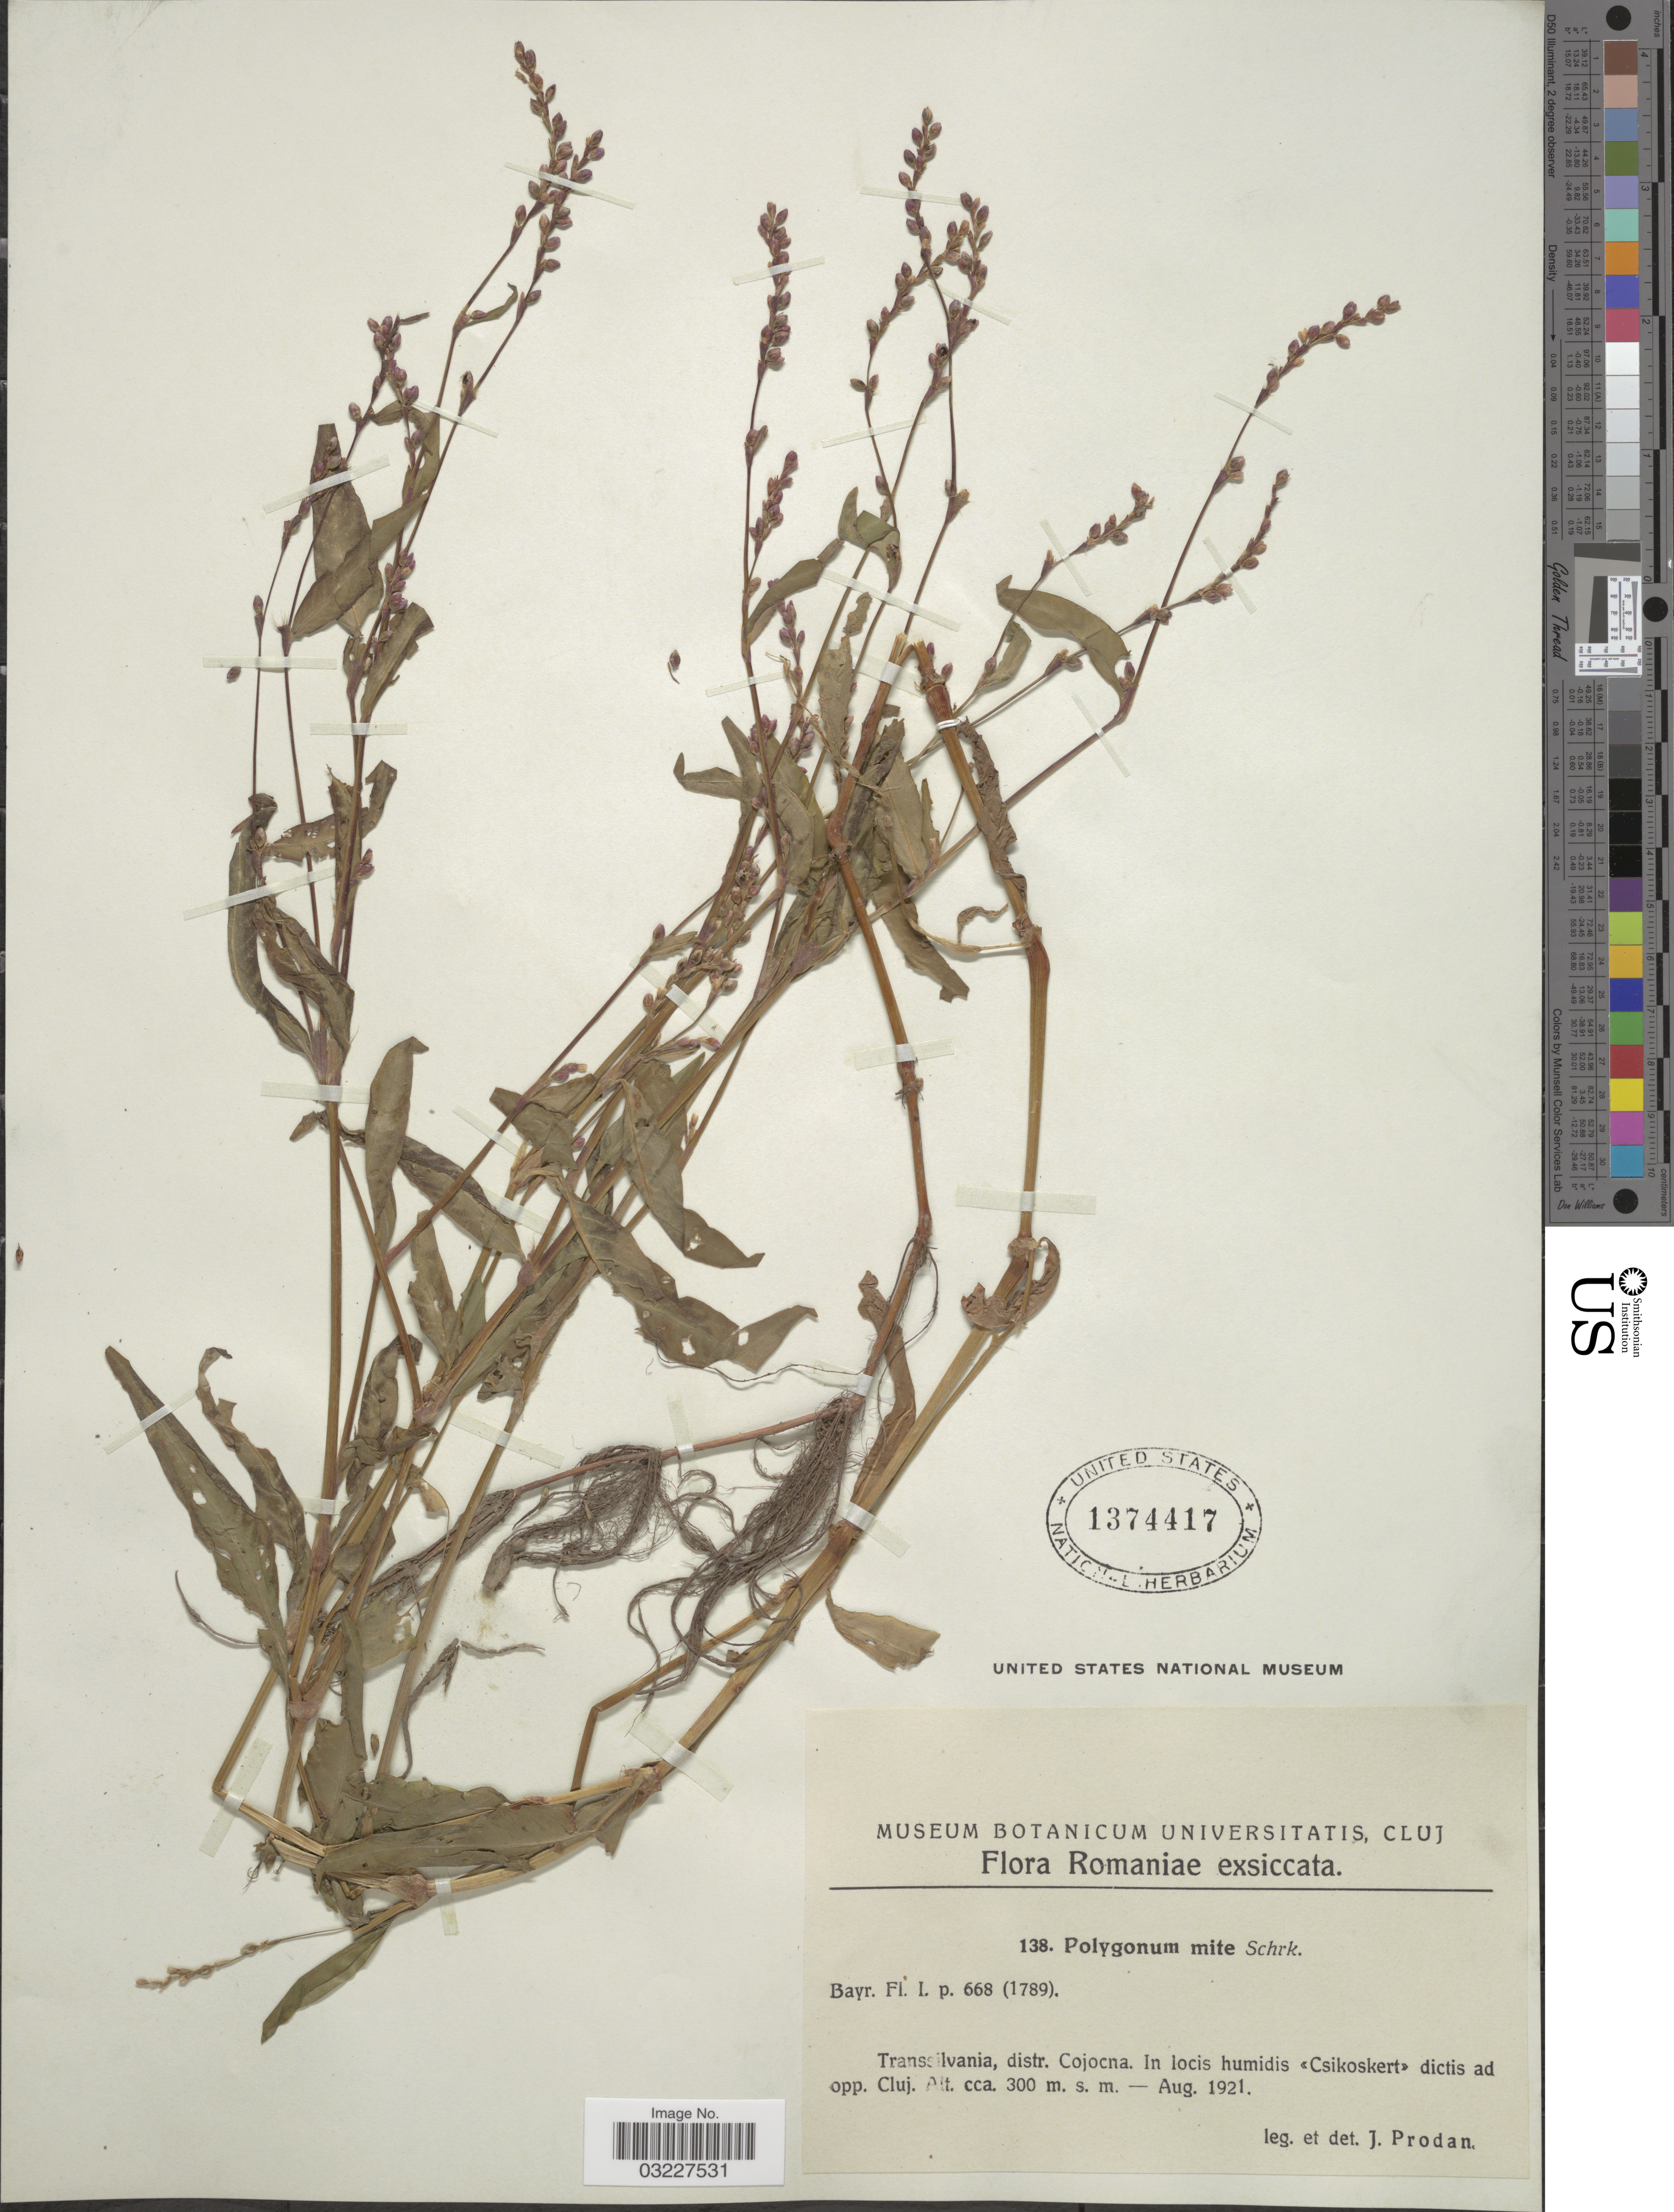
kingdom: Plantae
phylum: Tracheophyta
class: Magnoliopsida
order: Caryophyllales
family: Polygonaceae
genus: Polygonum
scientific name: Polygonum mite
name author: Schrank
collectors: J. Prodan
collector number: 138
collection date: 1921-08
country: Romania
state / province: Cluj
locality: Transsilvania, distr. Cojocna. In locis humidis Csikoskert dictis ad opp. Cluj.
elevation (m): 300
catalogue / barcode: US 1374417